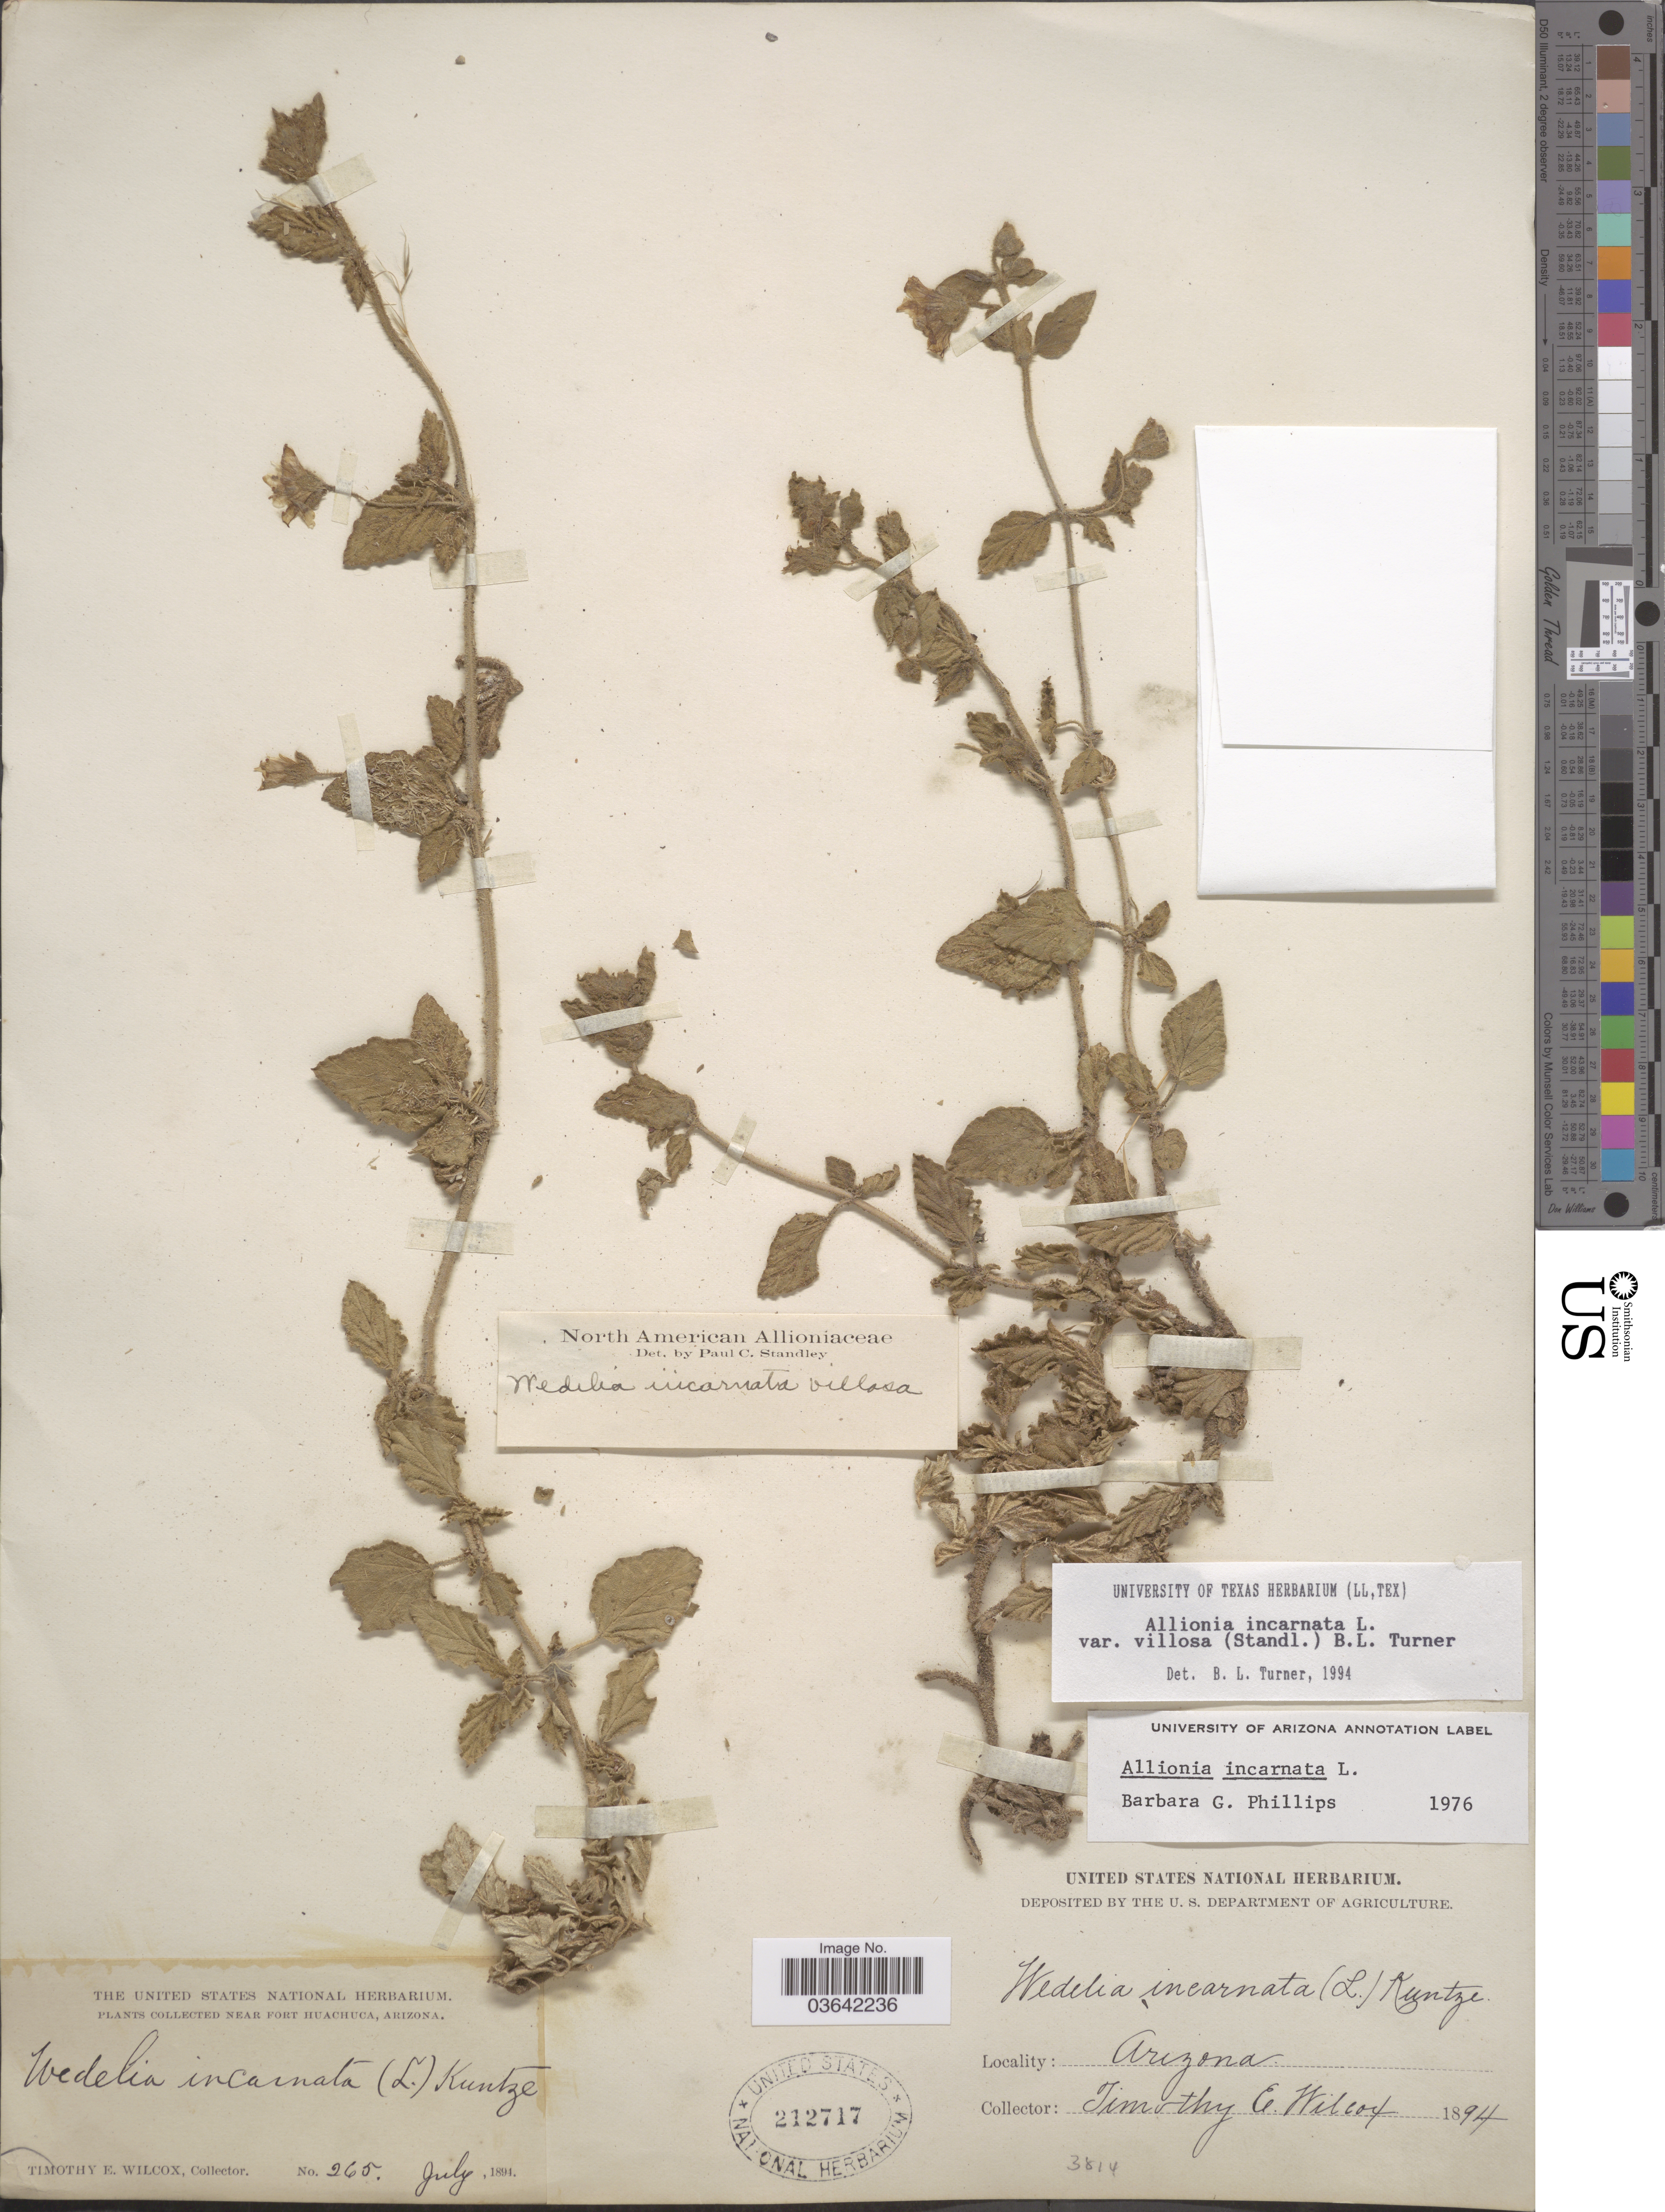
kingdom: Plantae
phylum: Tracheophyta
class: Magnoliopsida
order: Caryophyllales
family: Nyctaginaceae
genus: Allionia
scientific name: Allionia incarnata var. villosa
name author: (Standl.) B.L. Turner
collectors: T. E. Wilcox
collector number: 265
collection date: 1894-07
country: United States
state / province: Arizona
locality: Near Fort Huachuca.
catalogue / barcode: US 212717